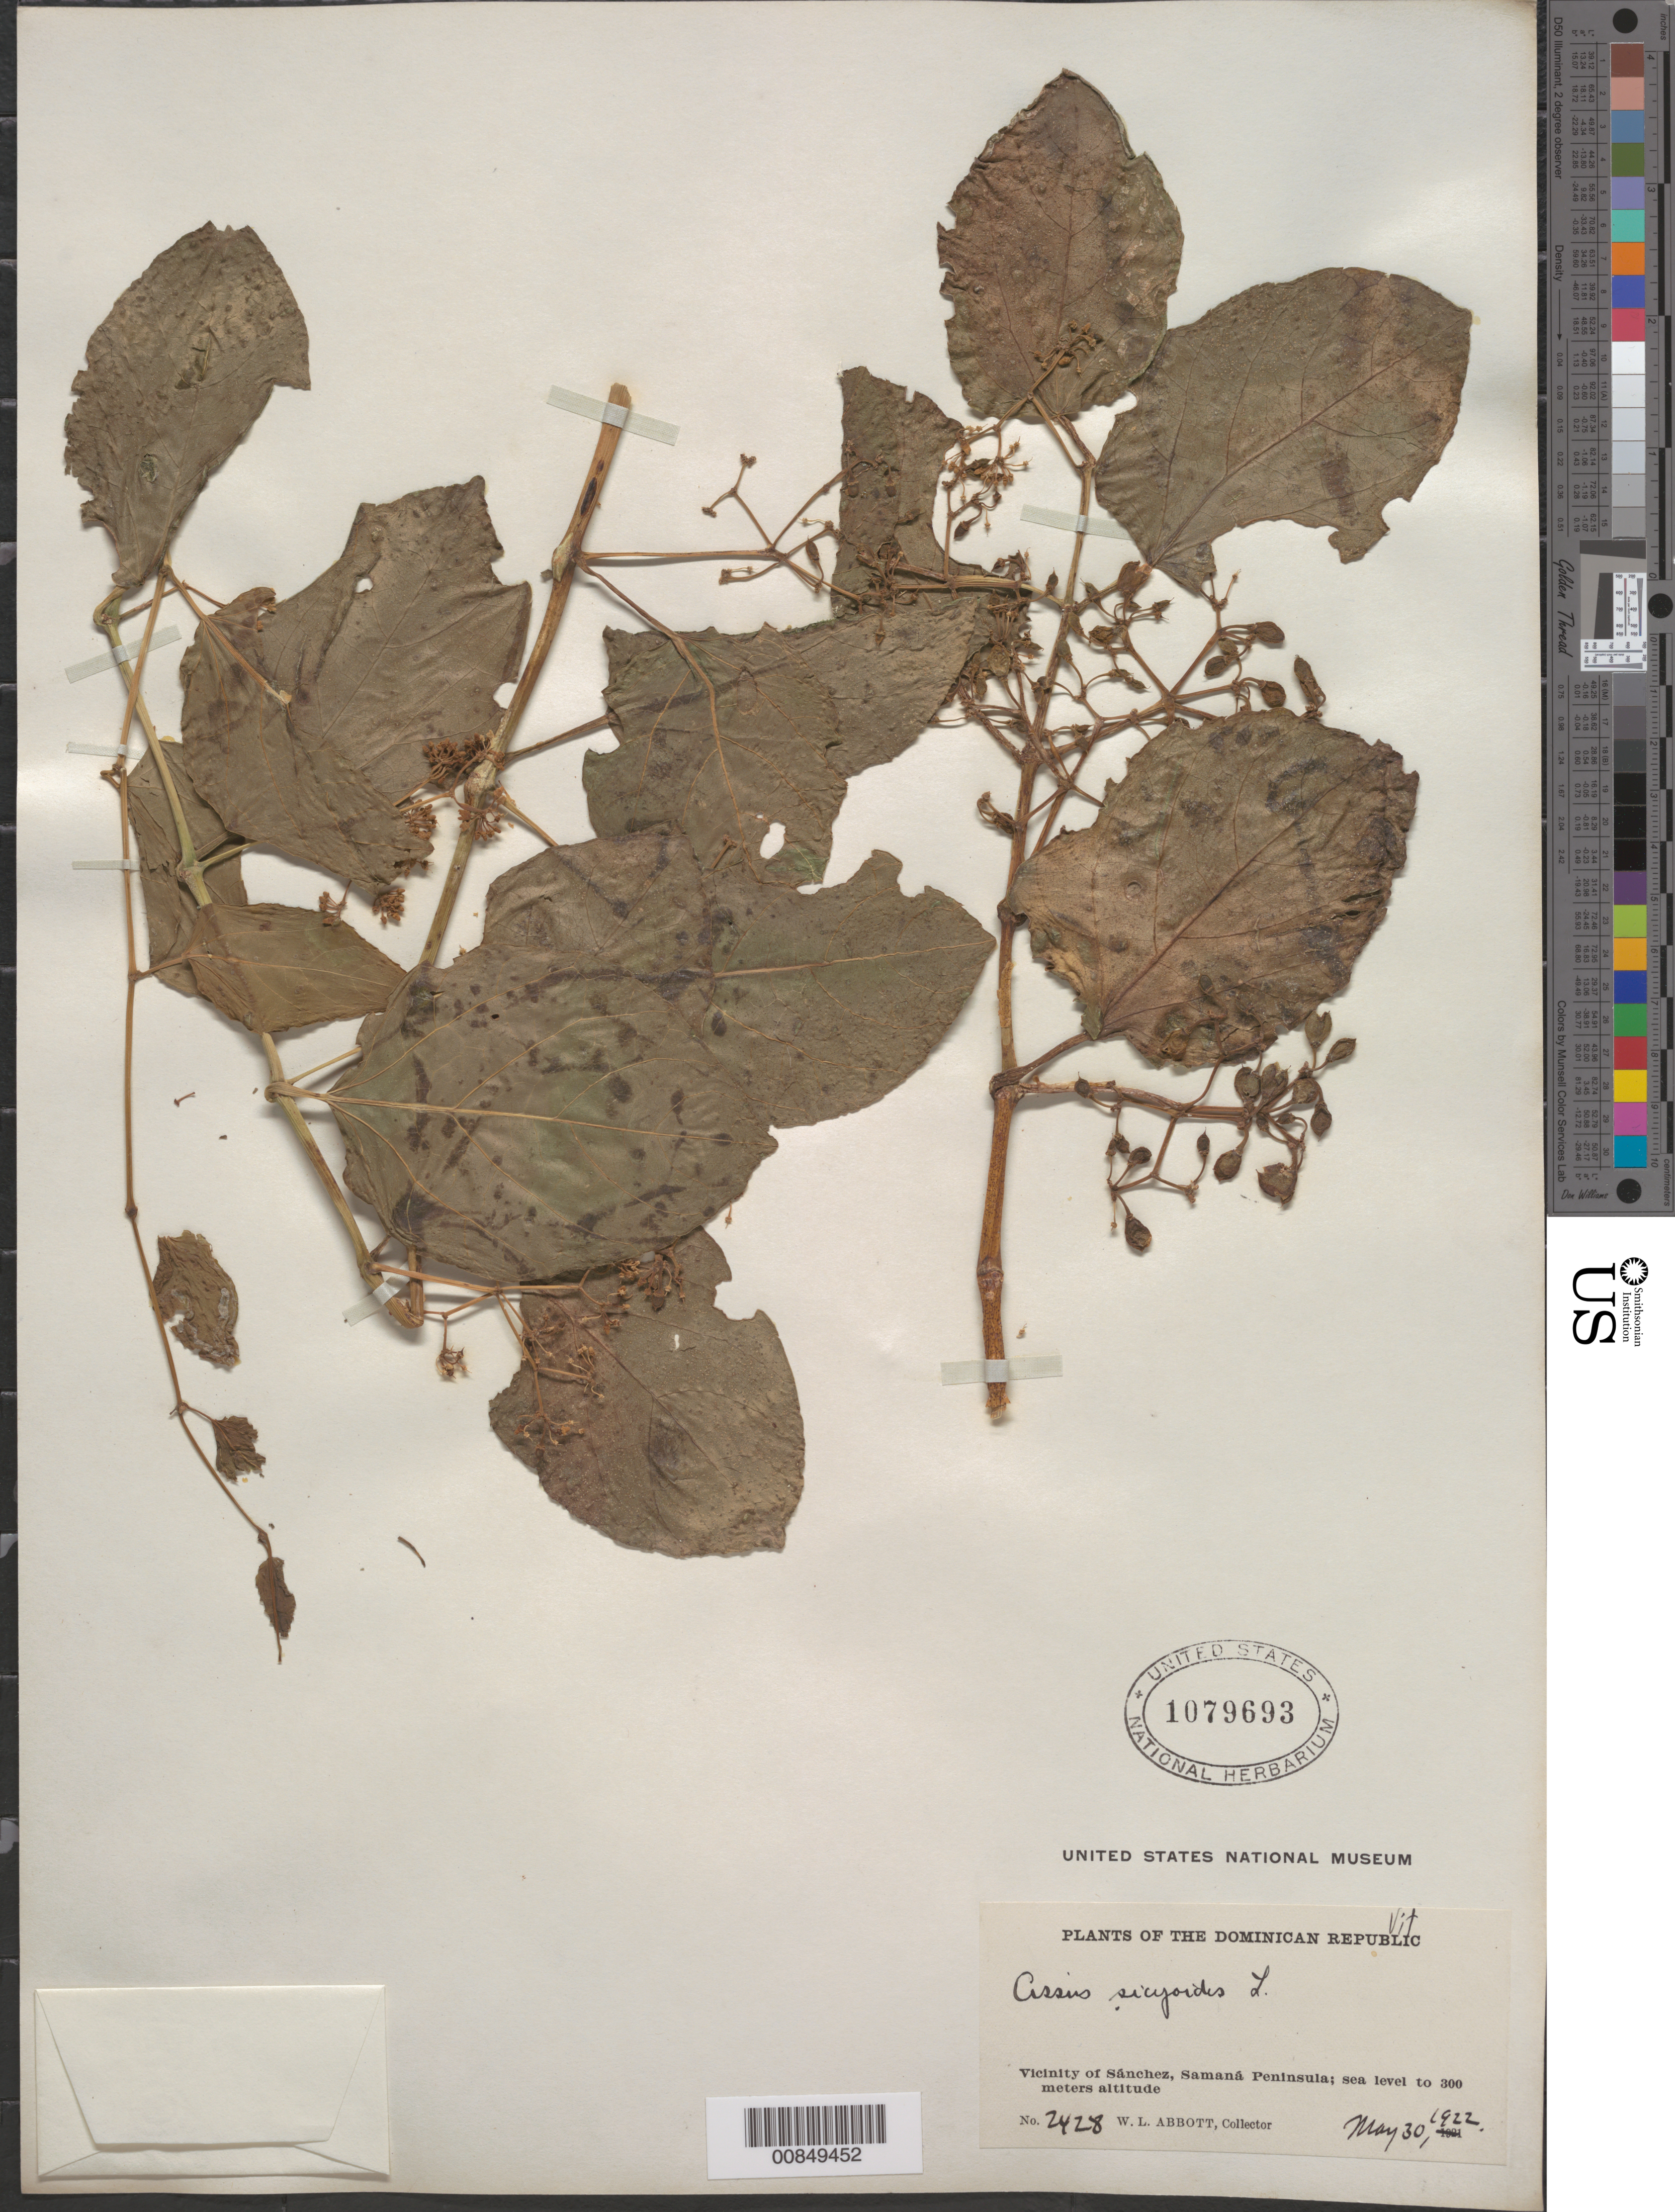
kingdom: Plantae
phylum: Tracheophyta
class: Magnoliopsida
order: Vitales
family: Vitaceae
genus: Cissus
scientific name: Cissus verticillata subsp. verticillata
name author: (L.) Nicolson & C.E. Jarvis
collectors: W. L. Abbott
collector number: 2428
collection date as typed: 30 May 1922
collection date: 1922-05-30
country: Dominican Republic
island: Hispaniola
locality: Vicinity of Sánchez, Samaná Peninsula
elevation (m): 0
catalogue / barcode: US 1079693